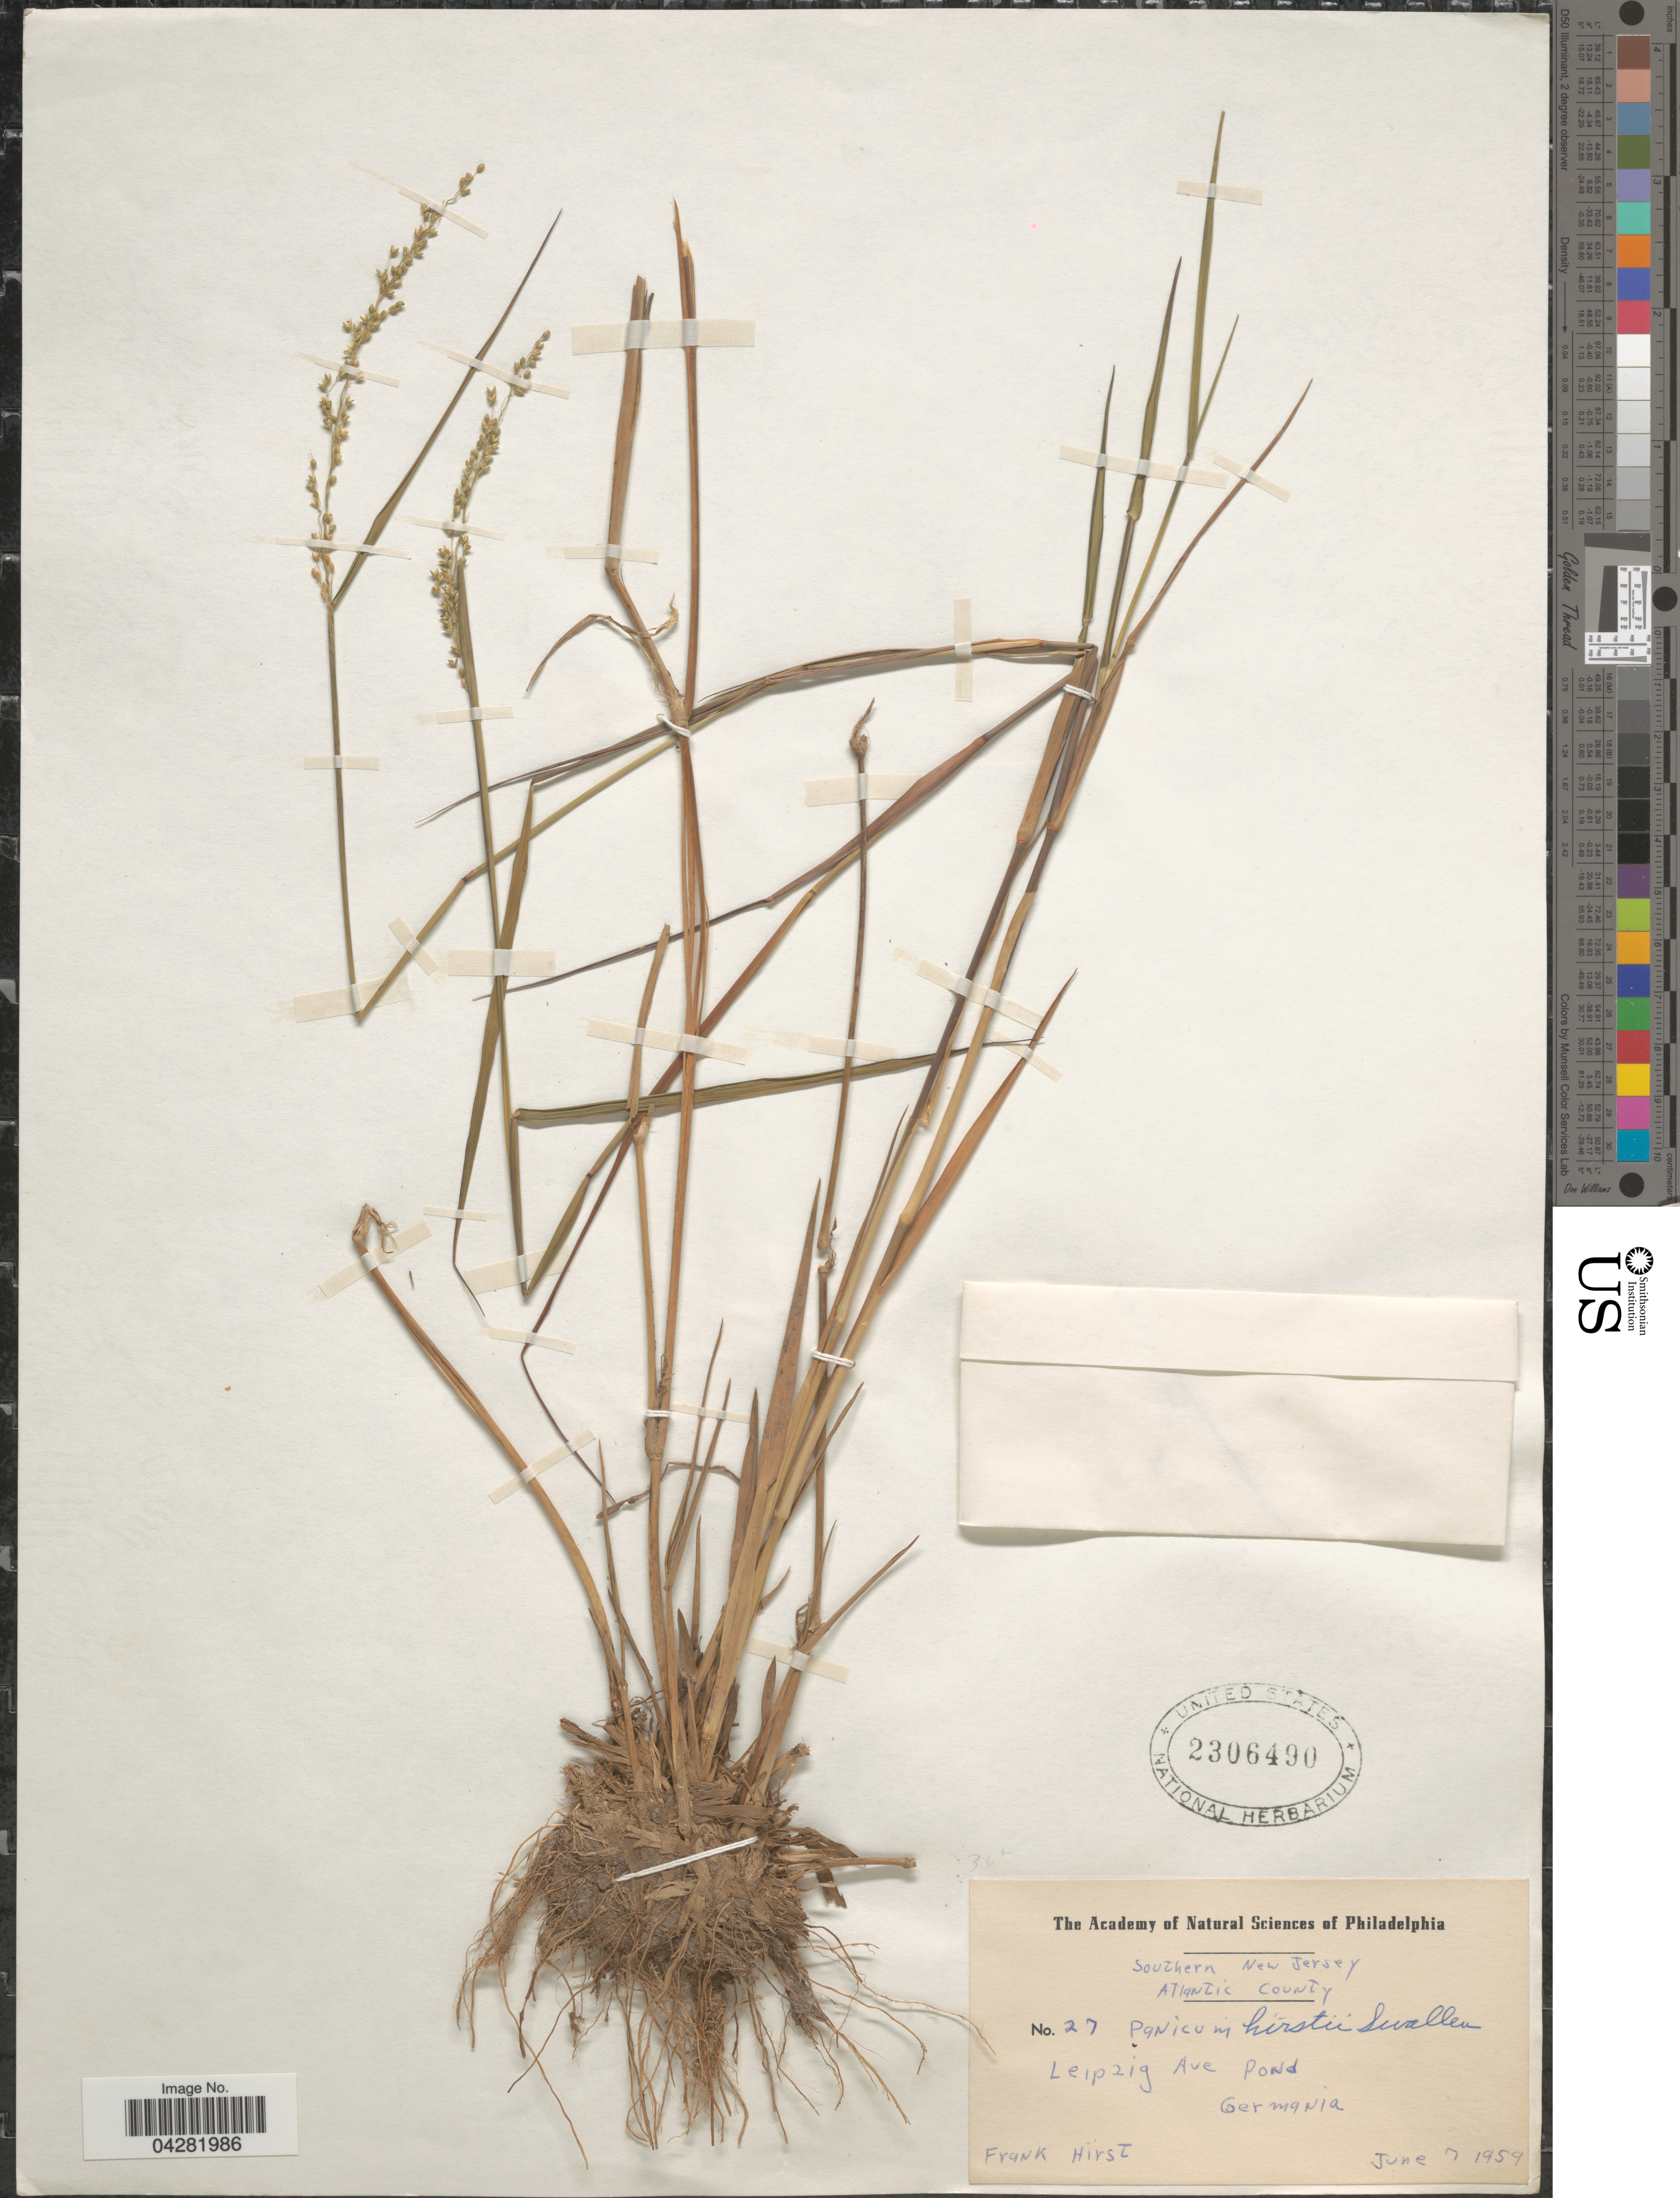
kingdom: Plantae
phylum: Tracheophyta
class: Liliopsida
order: Poales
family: Poaceae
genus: Dichanthelium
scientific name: Dichanthelium hirstii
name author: (Swallen) Kartesz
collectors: F. Hirst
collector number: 27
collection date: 1959-06-07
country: United States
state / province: New Jersey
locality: Southern New Jersey. Atlantic County. Leipzig Ave Pond. Germania.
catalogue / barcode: US 2306490